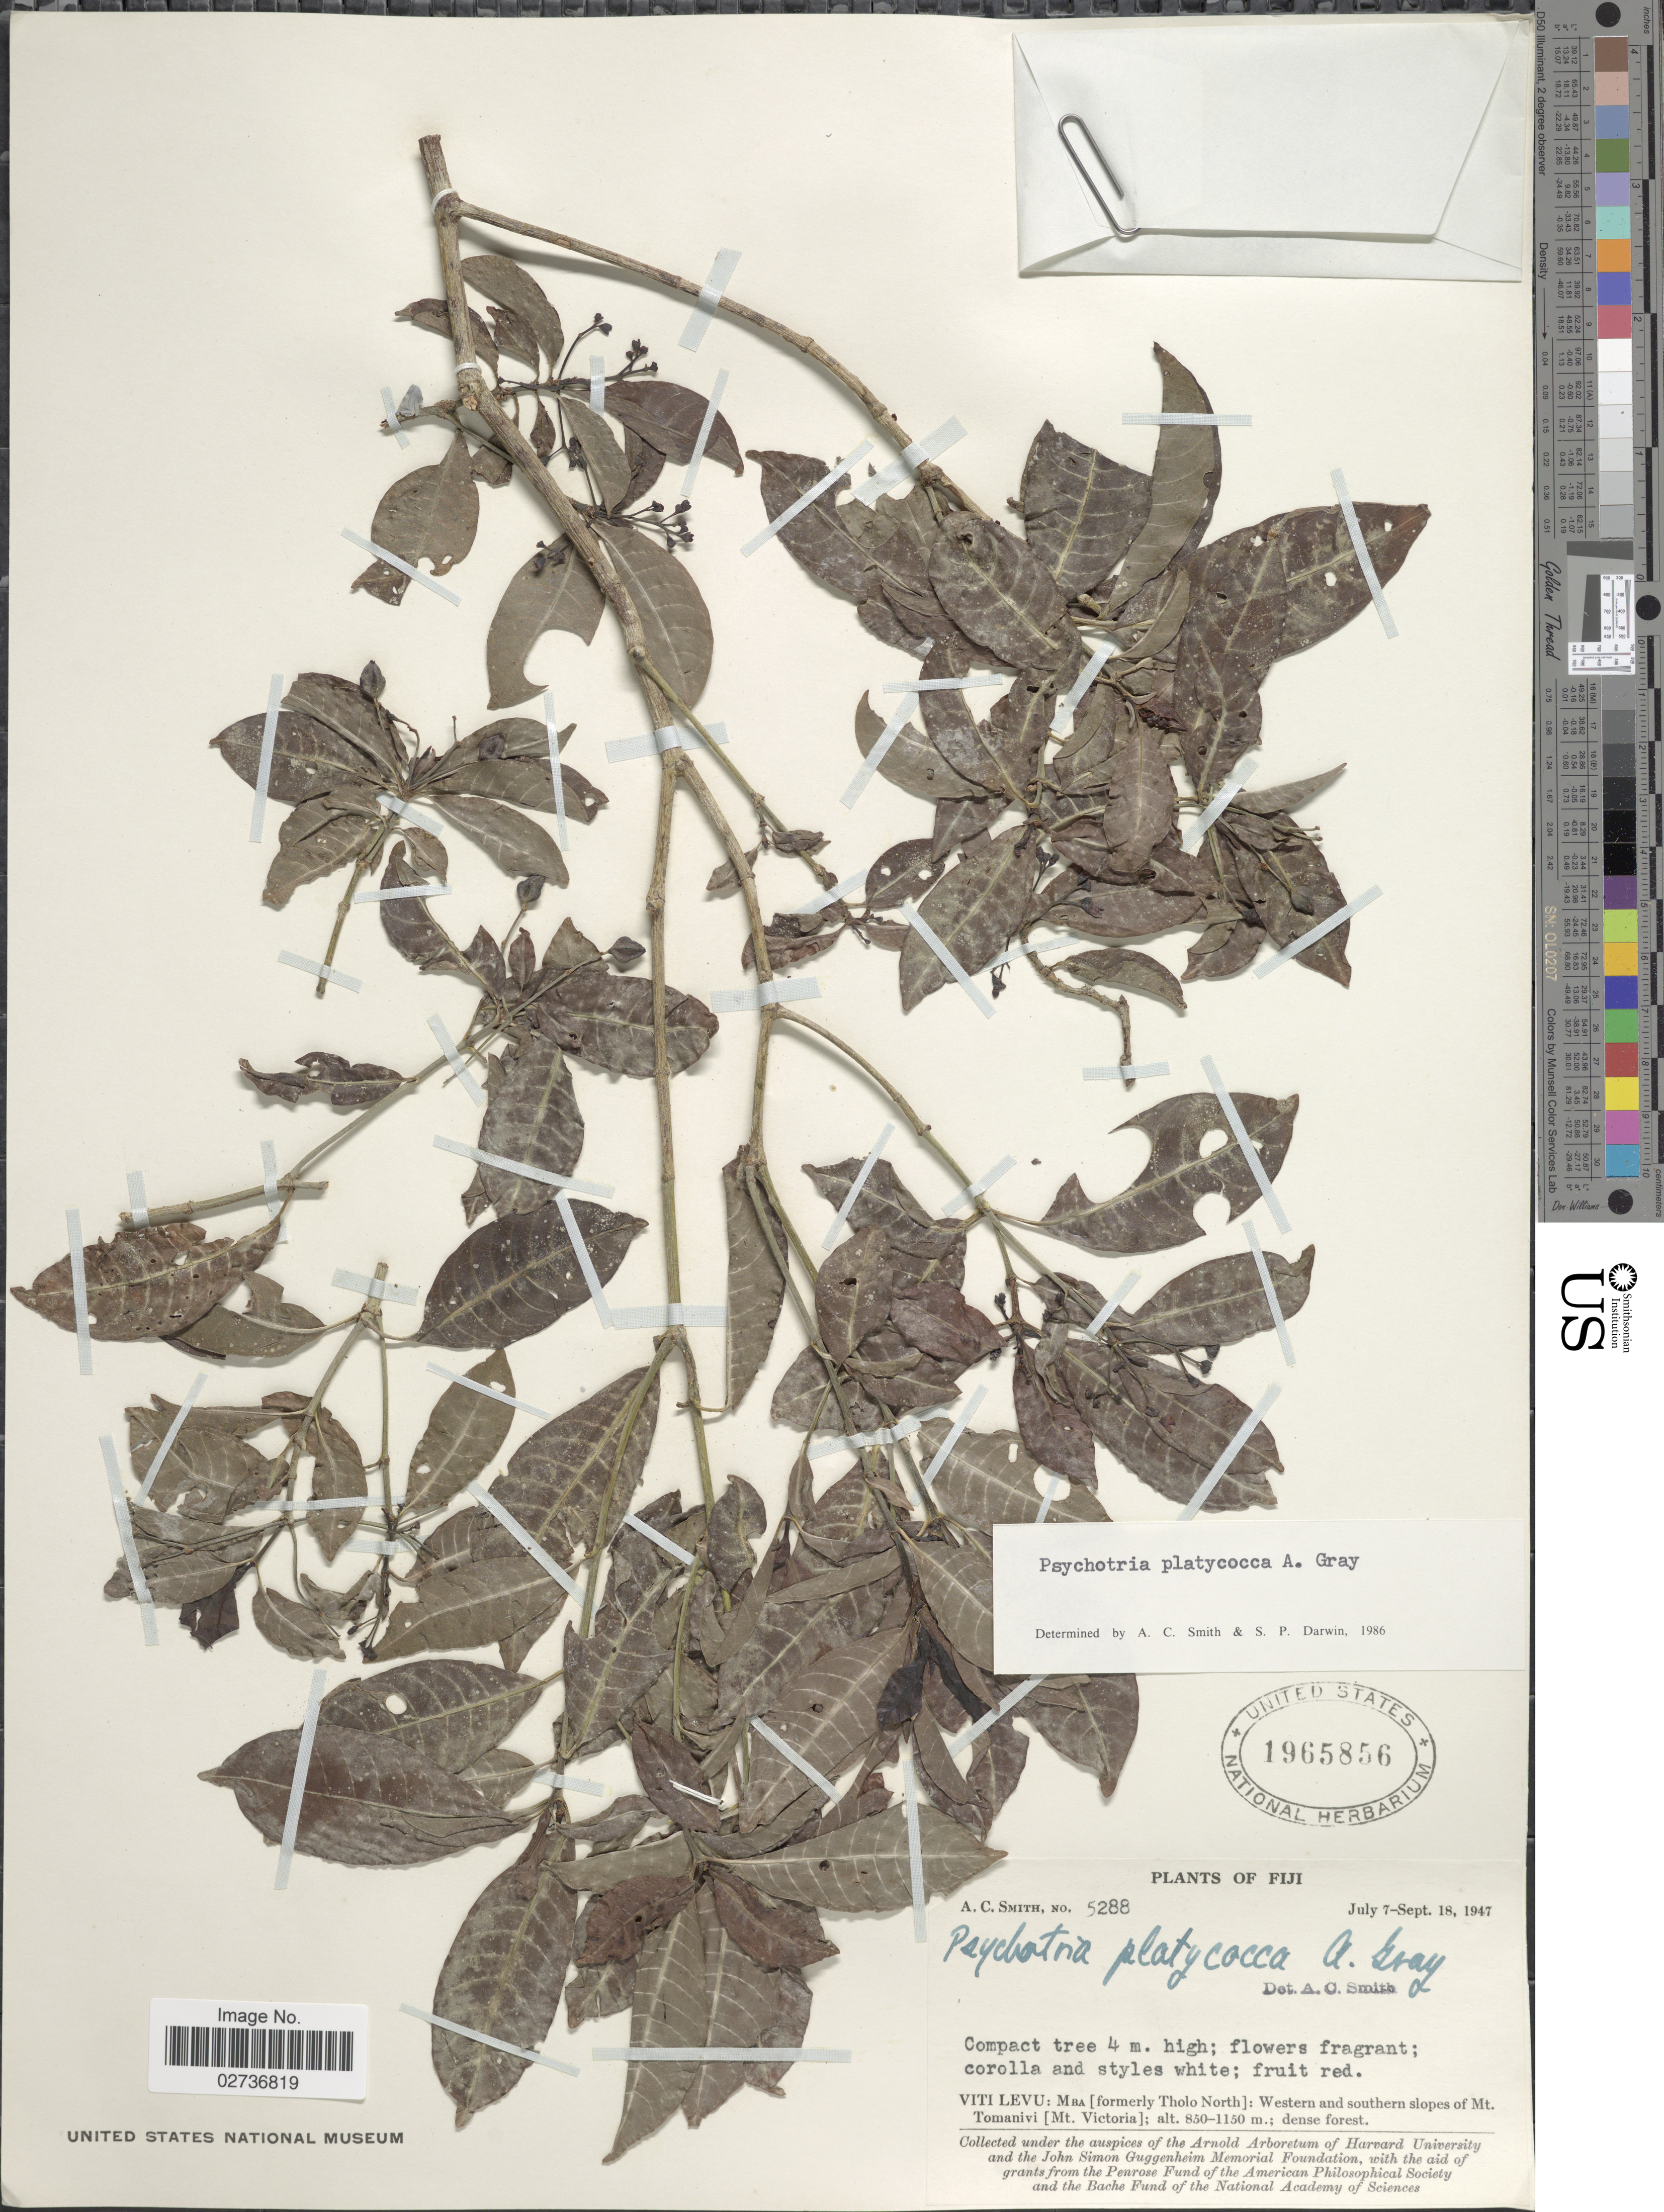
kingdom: Plantae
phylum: Tracheophyta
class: Magnoliopsida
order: Gentianales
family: Rubiaceae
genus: Psychotria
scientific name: Psychotria platycocca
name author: A. Gray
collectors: A. C. Smith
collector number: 5288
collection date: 1947-07-07/1947-09-18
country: Fiji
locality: Viti Levu: Mba [formerly Tholo North]: Western and southern slopes of Mt. Tomanivi [Mt. Victoria]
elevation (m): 850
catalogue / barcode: US 1965856